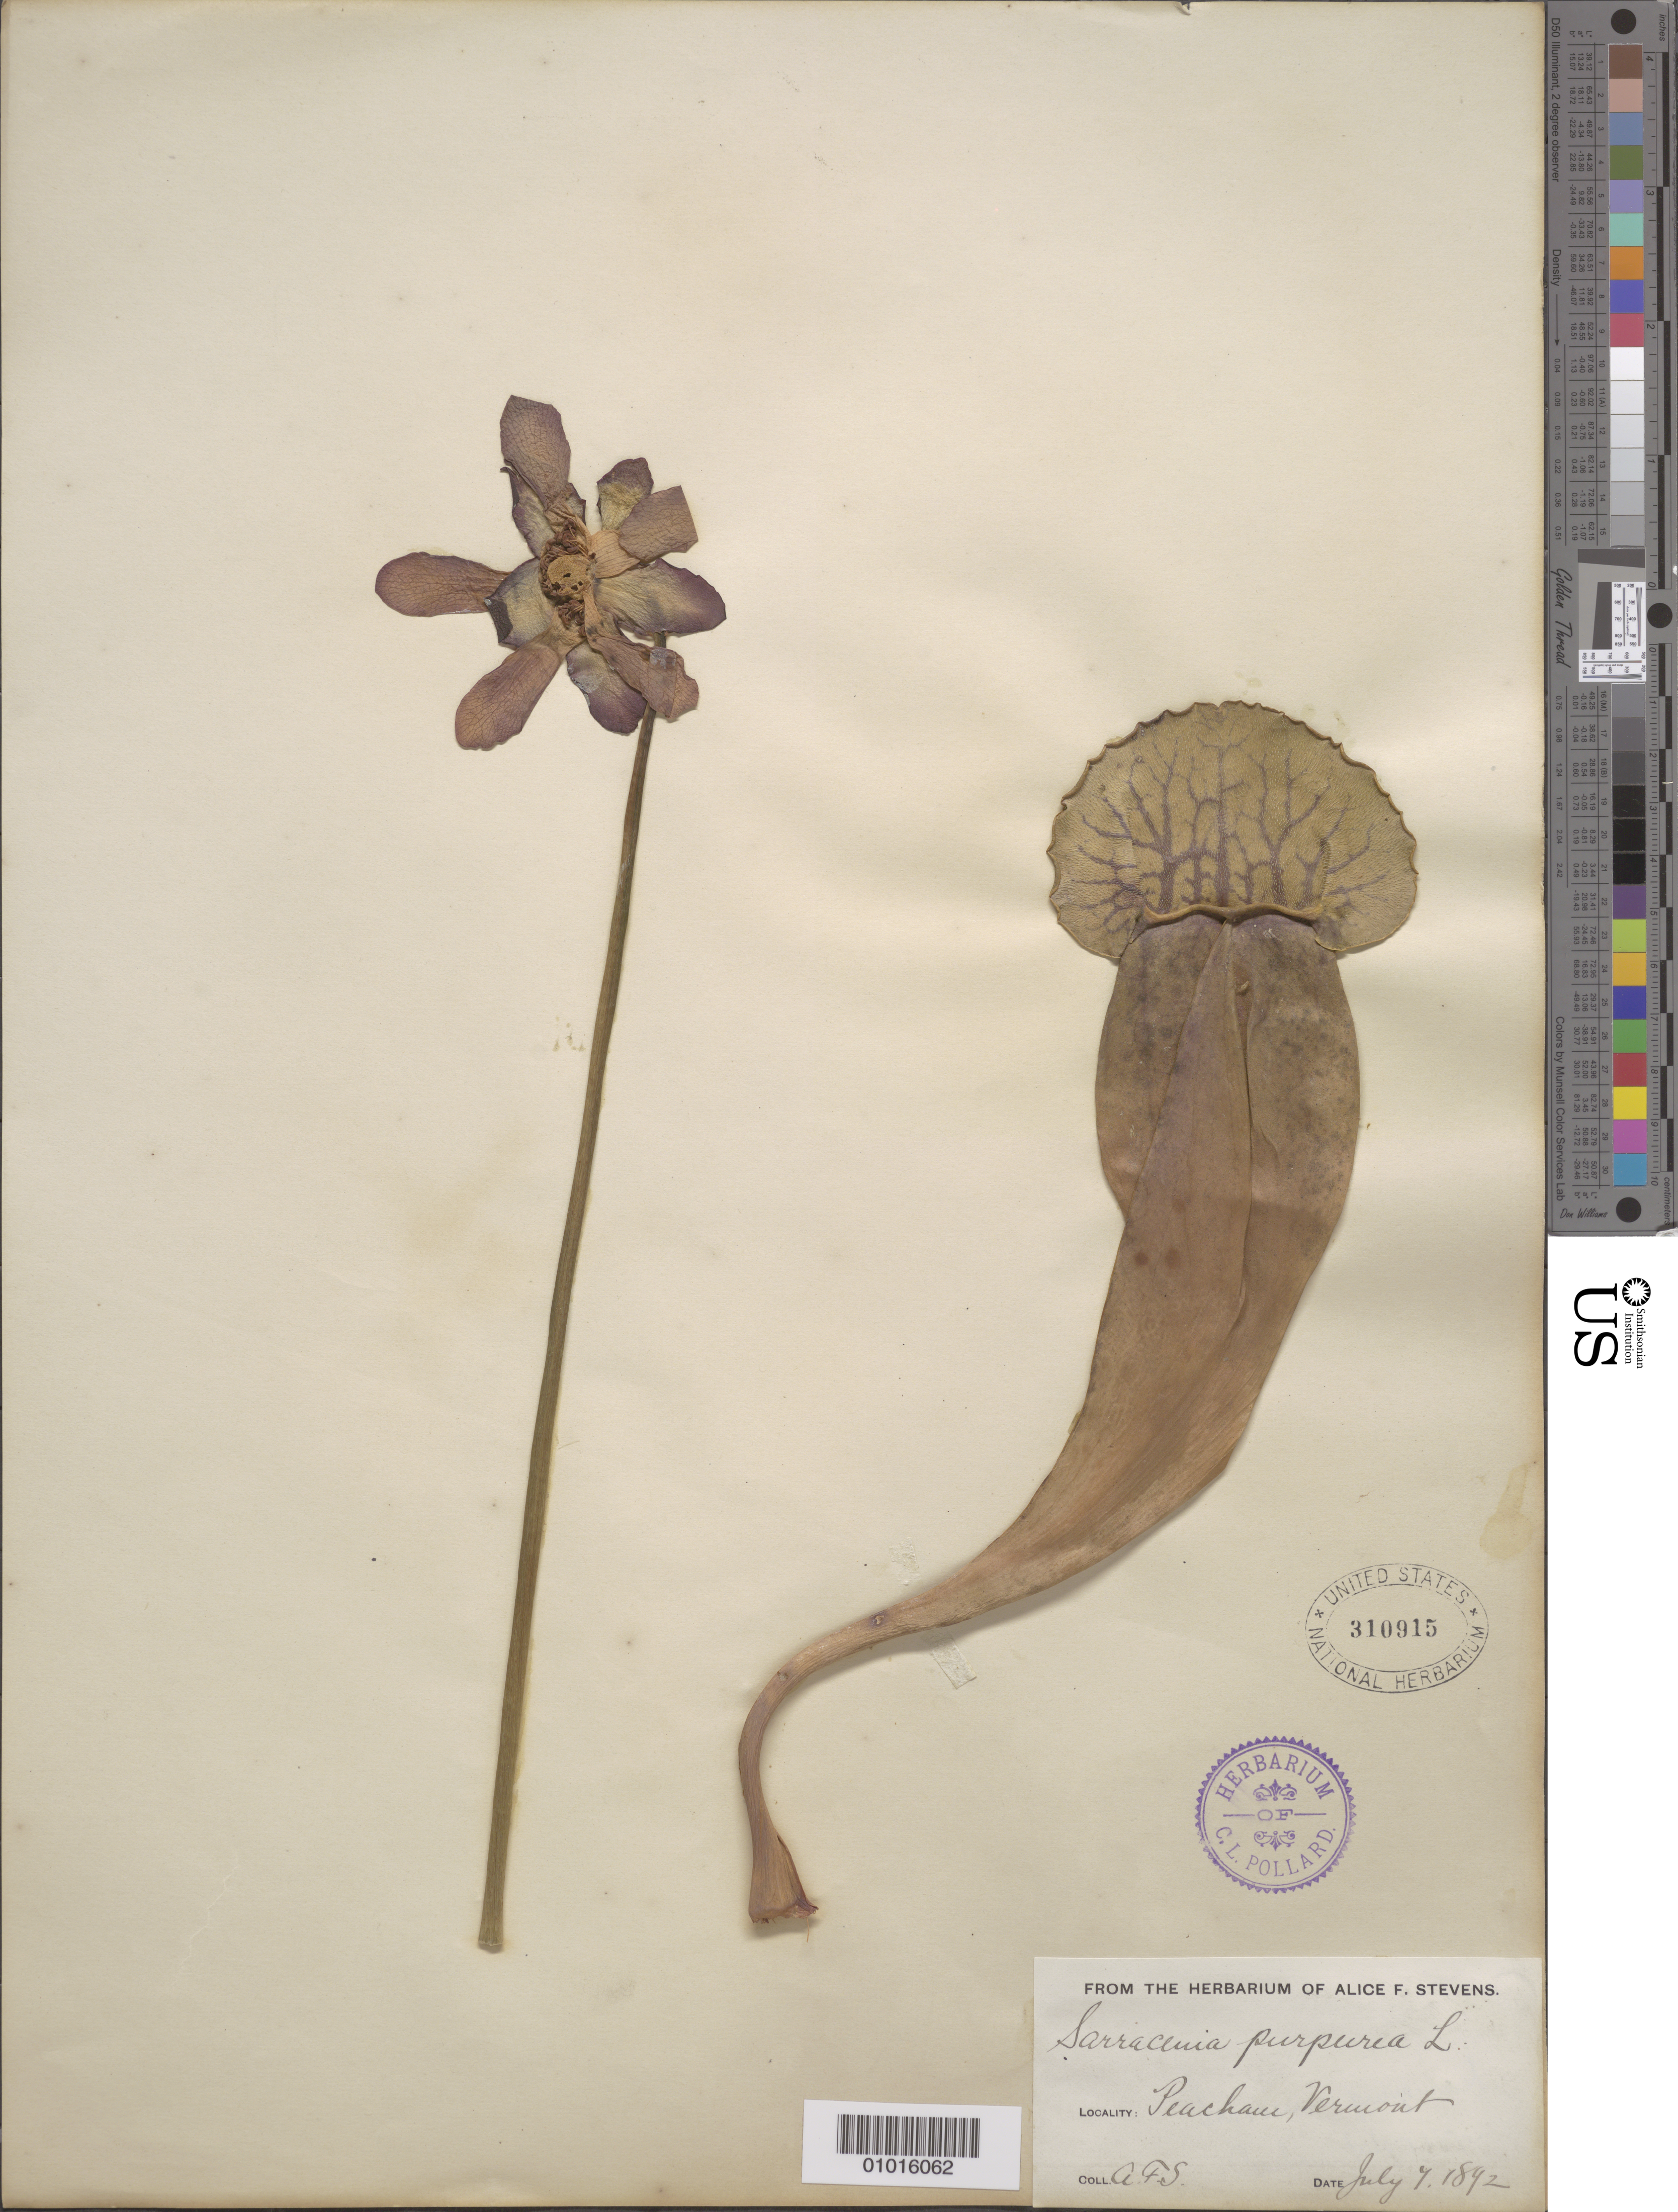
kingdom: Plantae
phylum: Tracheophyta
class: Magnoliopsida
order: Ericales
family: Sarraceniaceae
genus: Sarracenia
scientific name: Sarracenia purpurea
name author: L.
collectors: A. Stevens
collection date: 1892-07-07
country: United States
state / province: Vermont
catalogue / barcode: US 310915